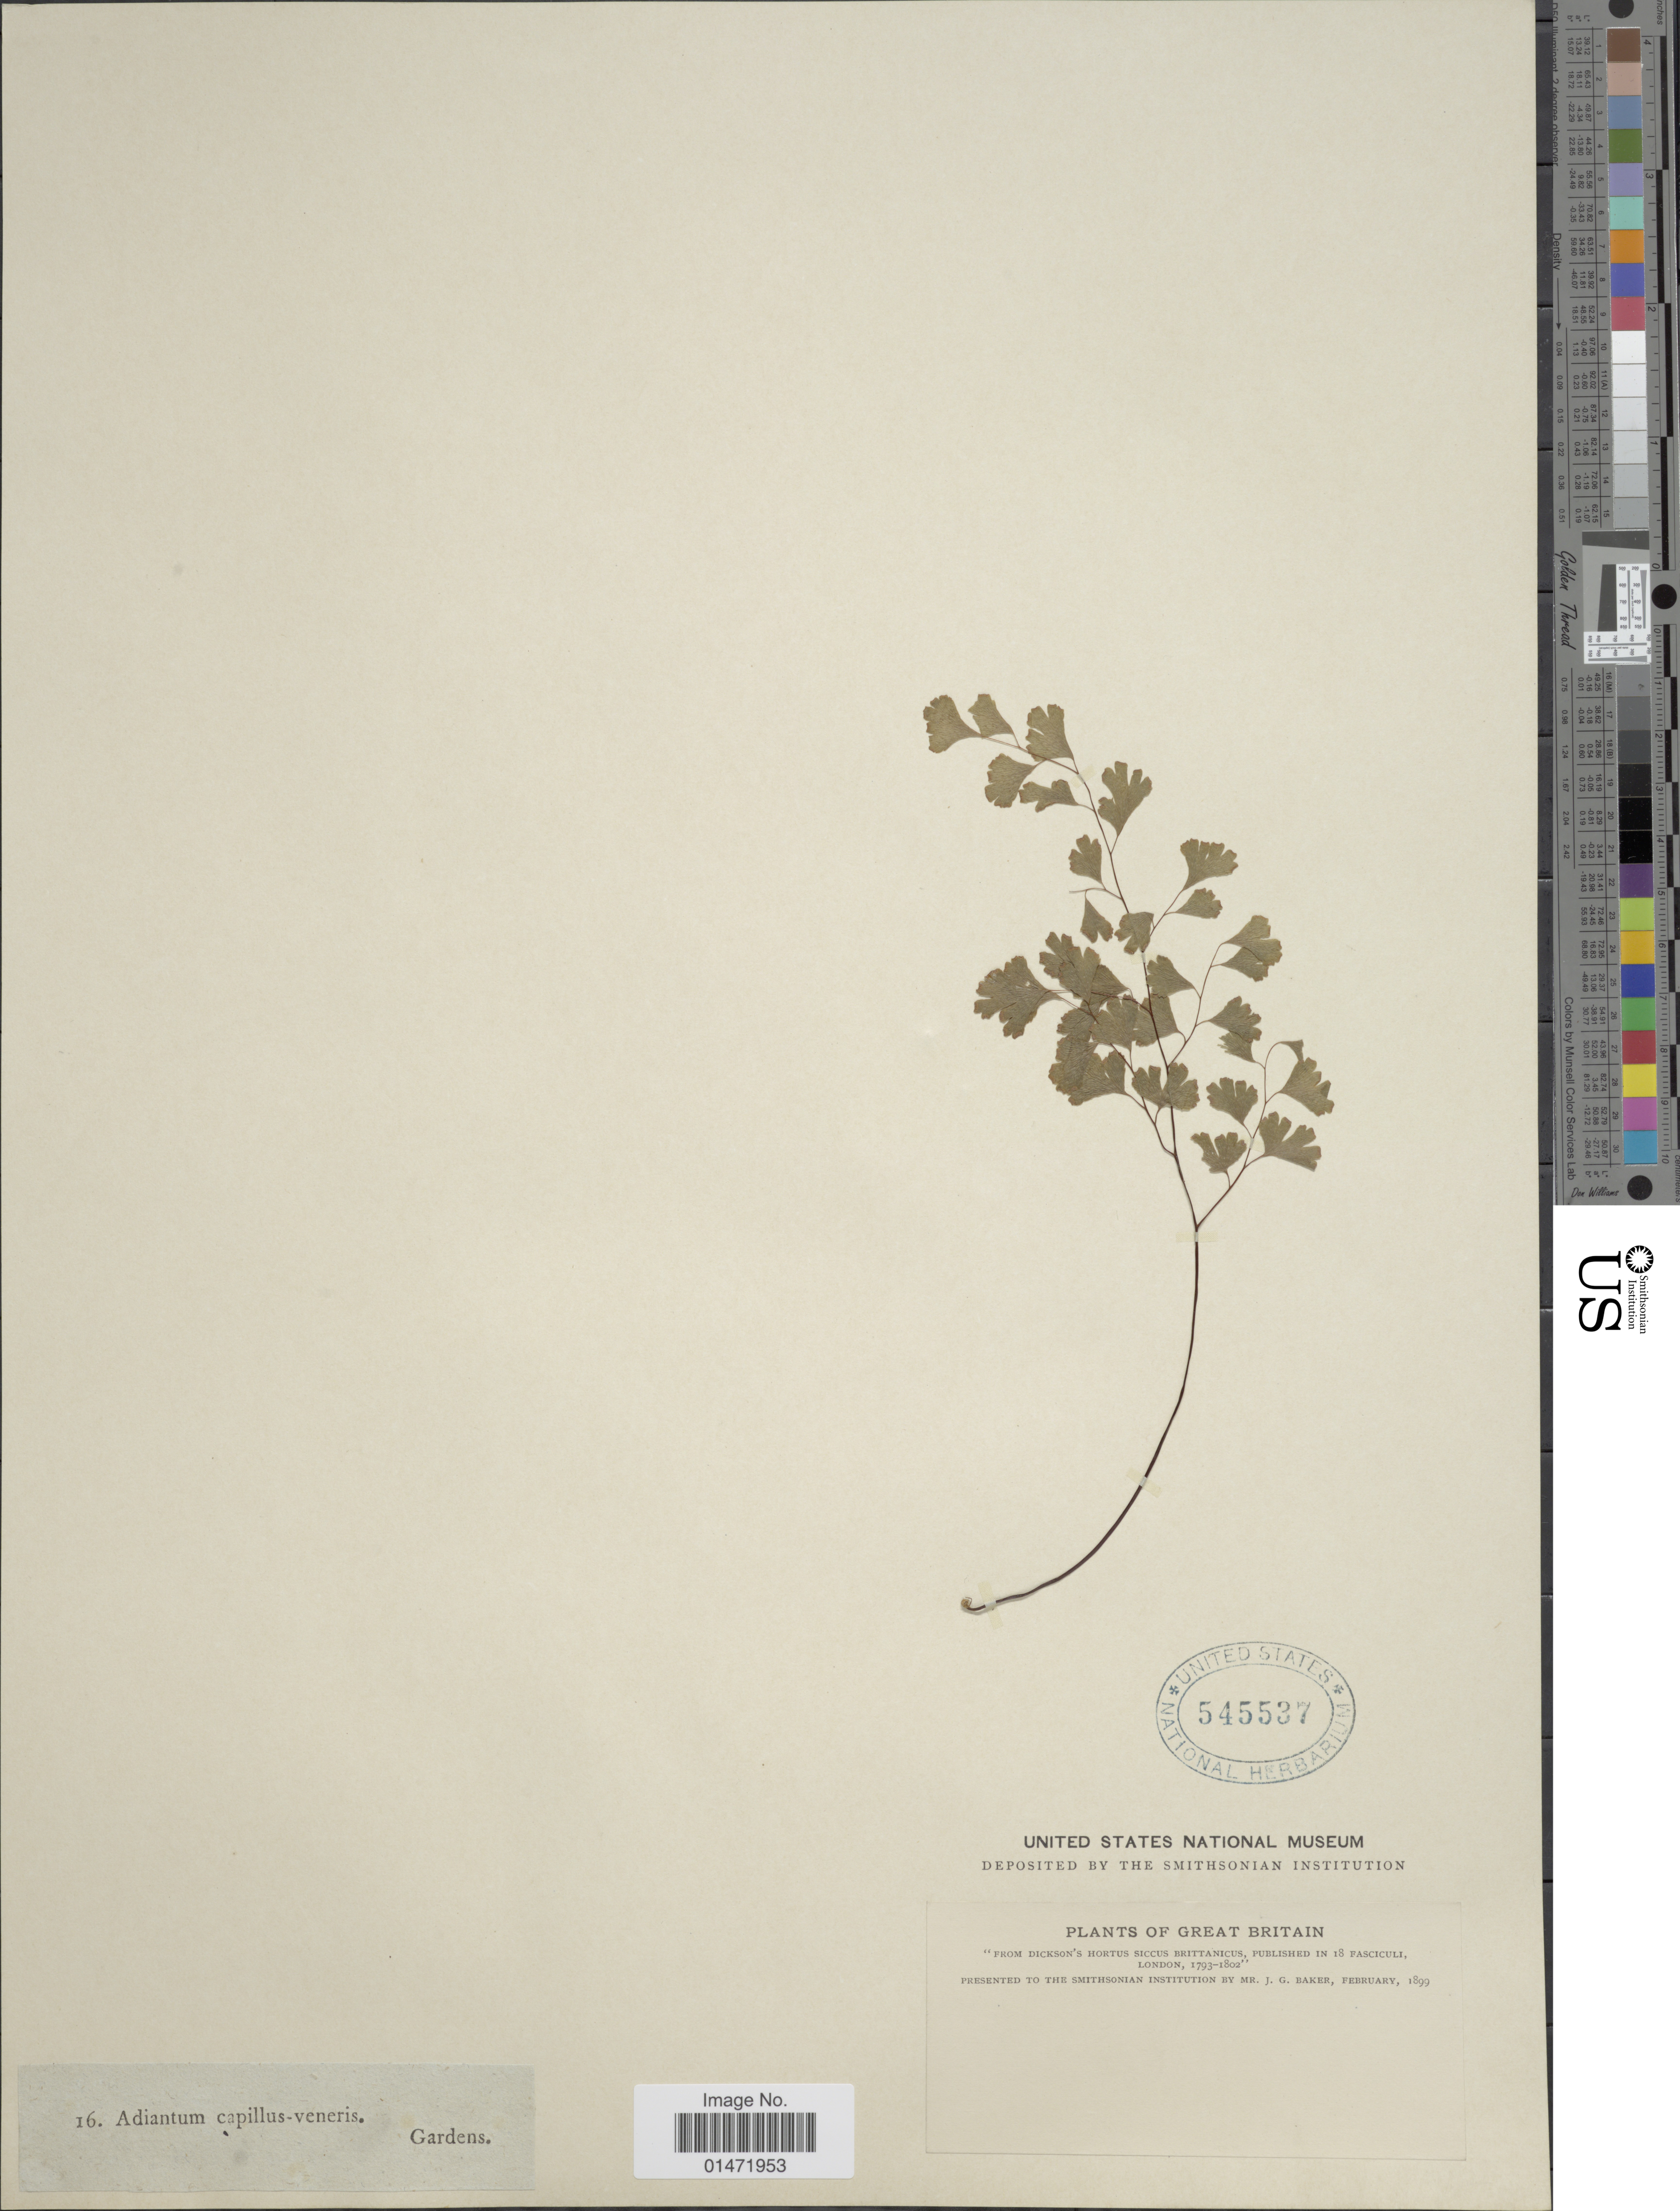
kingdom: Plantae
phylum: Tracheophyta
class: Polypodiopsida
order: Polypodiales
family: Pteridaceae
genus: Adiantum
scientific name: Adiantum capillus-veneris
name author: L.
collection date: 1899-02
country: United Kingdom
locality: Great Britain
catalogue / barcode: US 545537